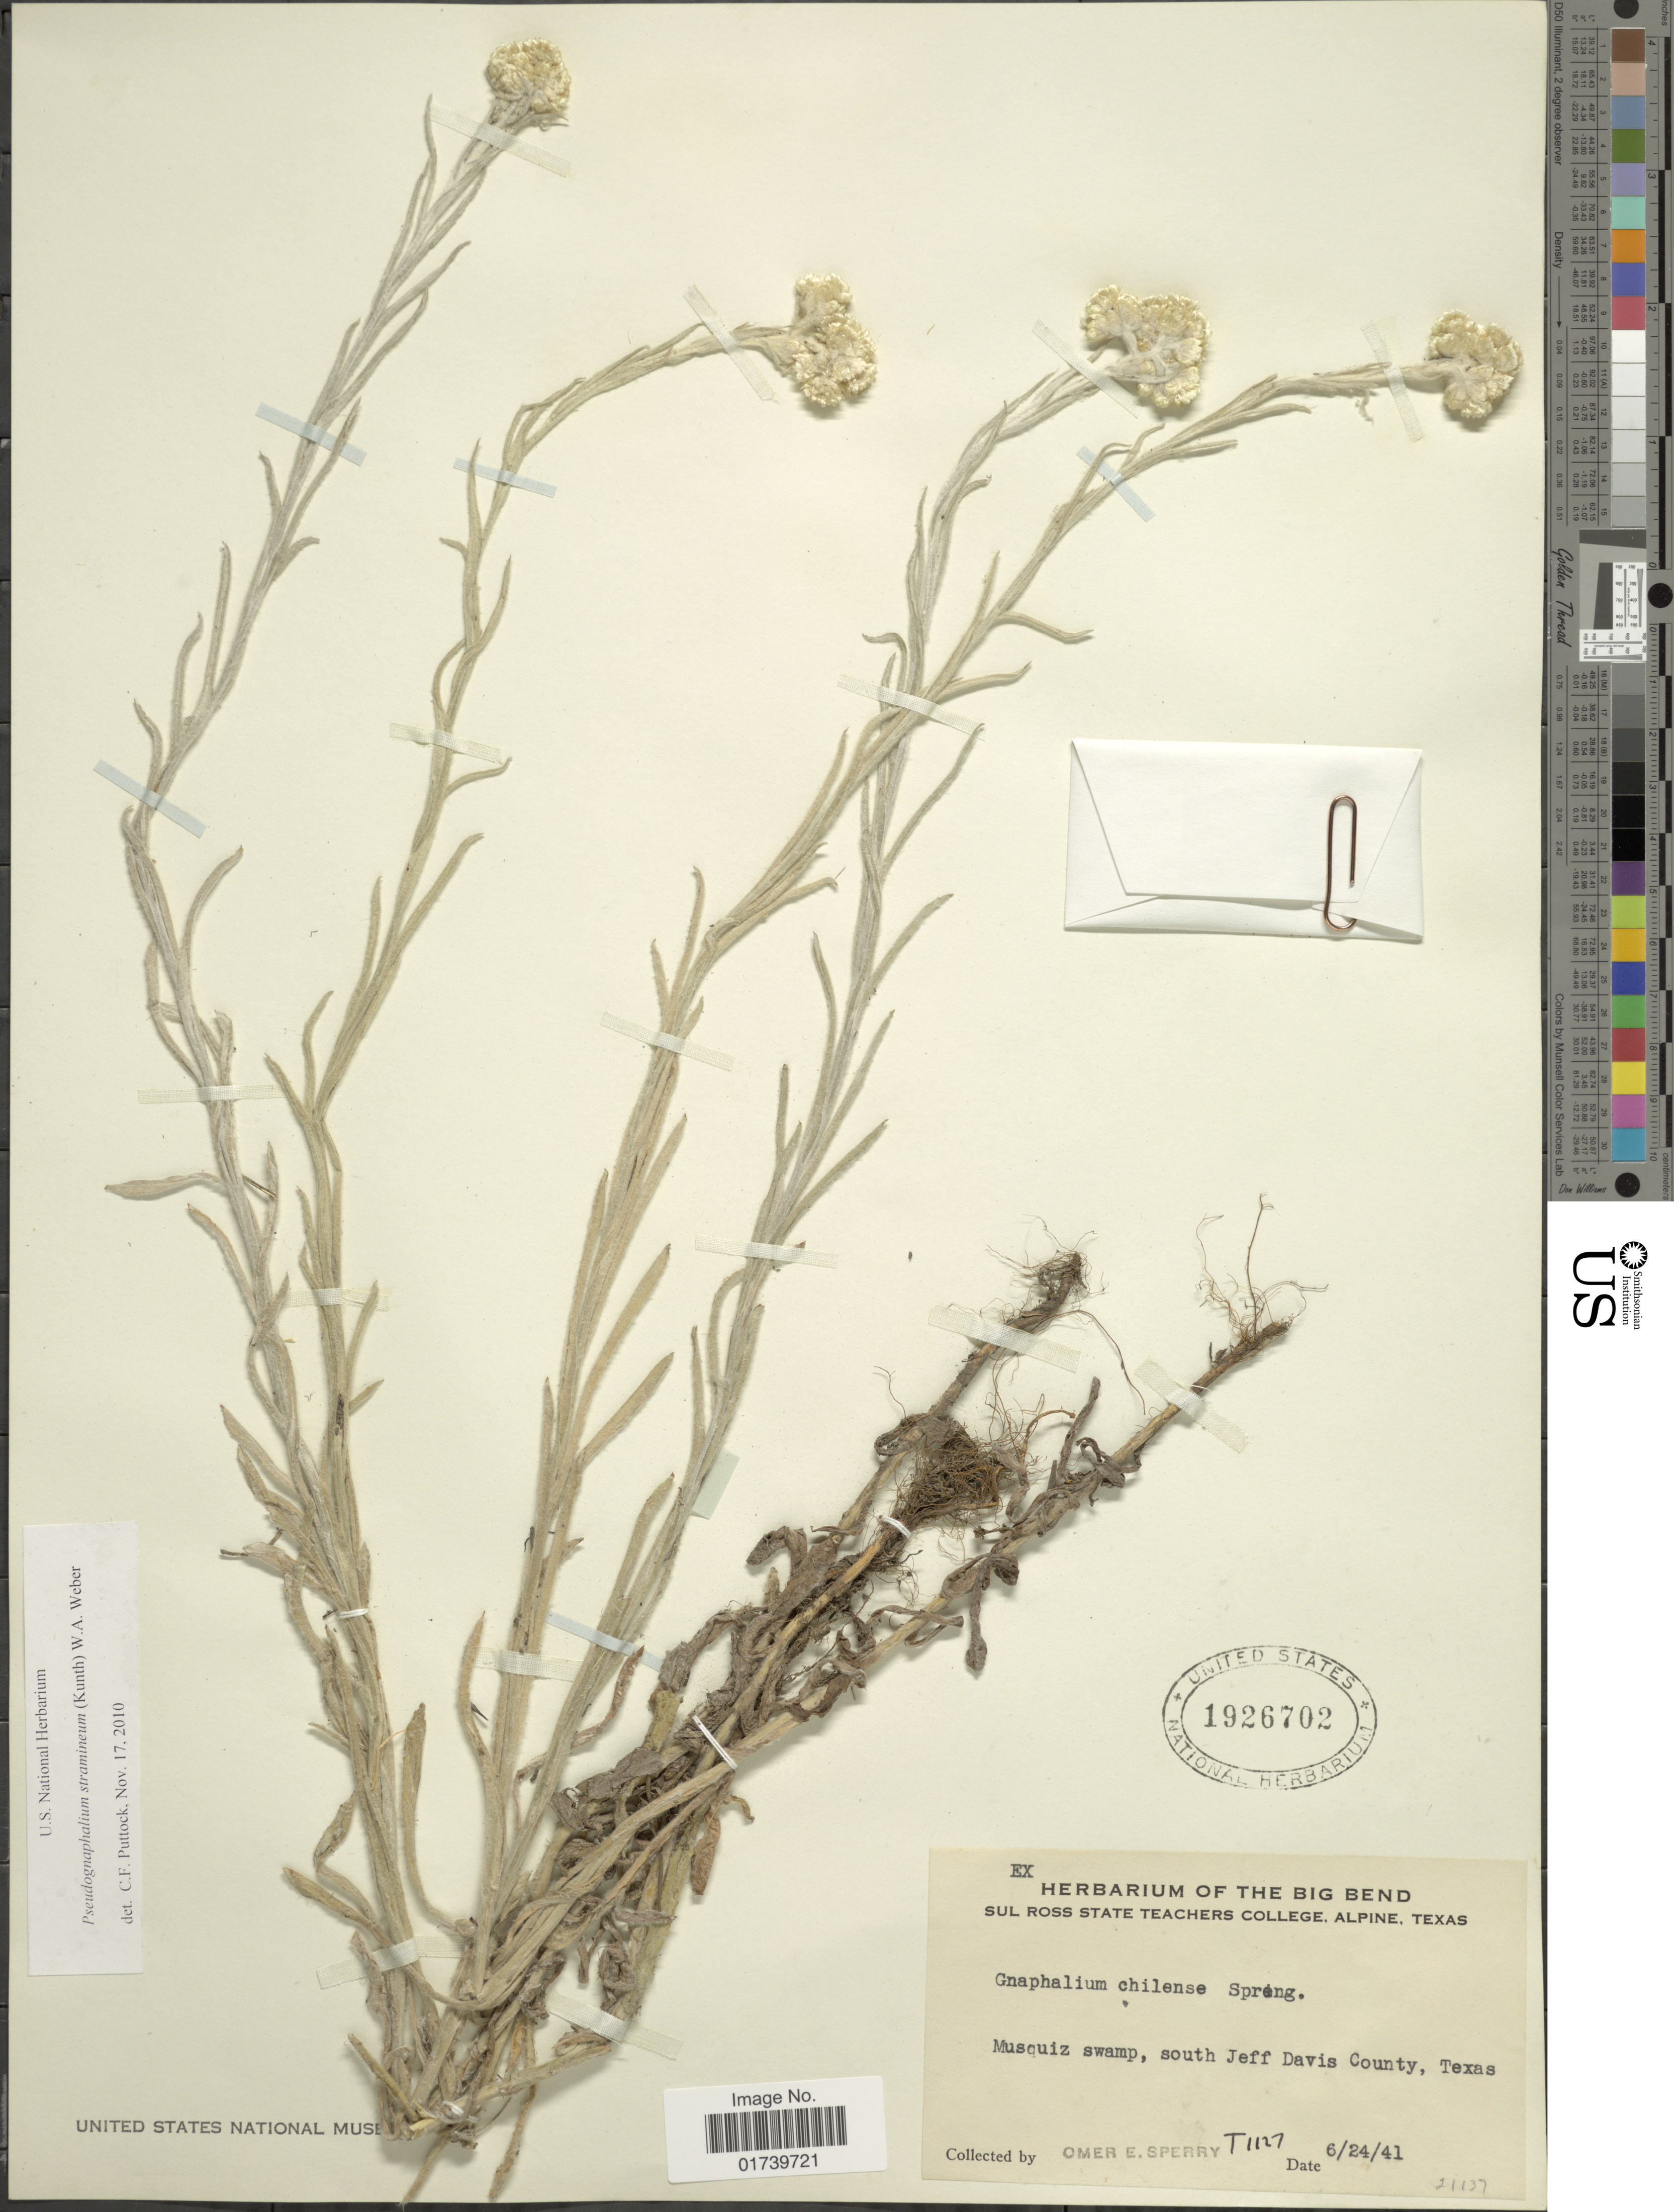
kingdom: Plantae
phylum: Tracheophyta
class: Magnoliopsida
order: Asterales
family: Asteraceae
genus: Pseudognaphalium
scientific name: Pseudognaphalium stramineum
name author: (Kunth) Anderb.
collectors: O. E. Sperry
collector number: T1127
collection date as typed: Transcribed d/m/y: 24/6/41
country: United States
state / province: Texas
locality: Musquiz swamp, south Jeff Davis County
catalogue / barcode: US 1926702